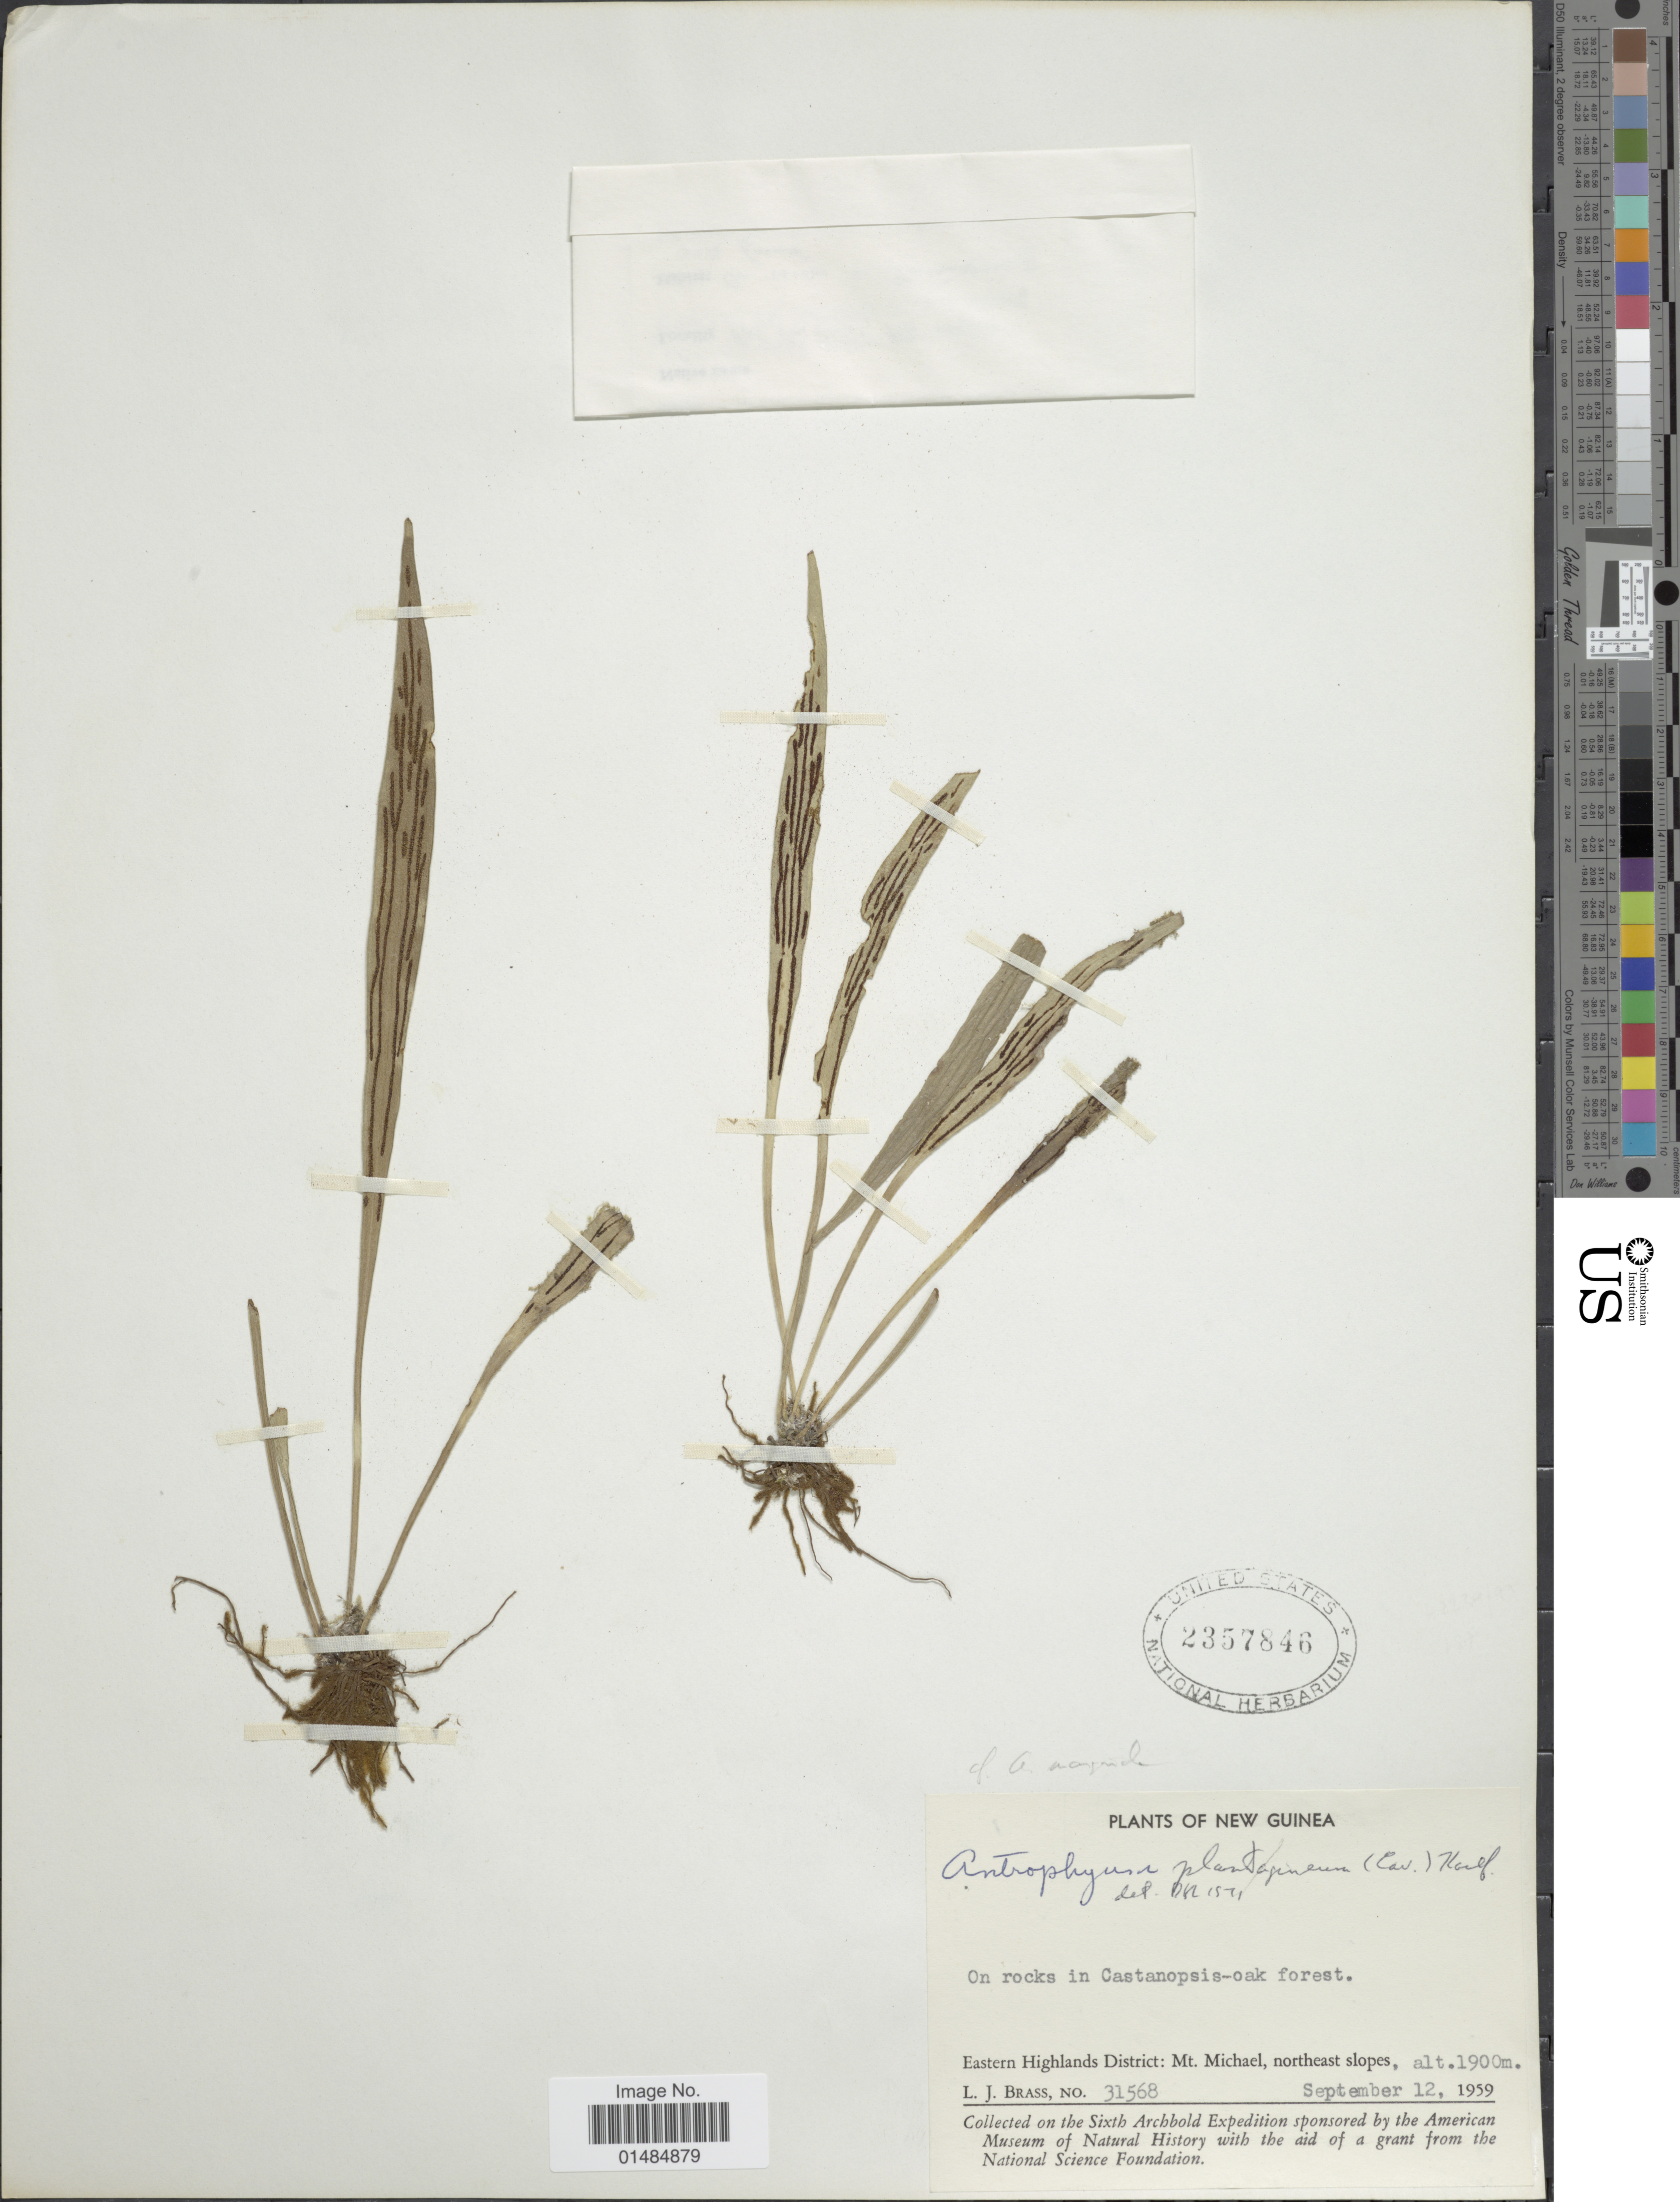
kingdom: Plantae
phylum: Tracheophyta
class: Polypodiopsida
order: Polypodiales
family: Pteridaceae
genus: Antrophyum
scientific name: Antrophyum plantagineum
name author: (Cav.) Kaulf.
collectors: L. J. Brass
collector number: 31568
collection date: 1959-09-12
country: Papua New Guinea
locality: New Guinea, Eastern Highlands District: Mt. Michael, Northeast slopes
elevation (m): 1900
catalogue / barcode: US 2357846